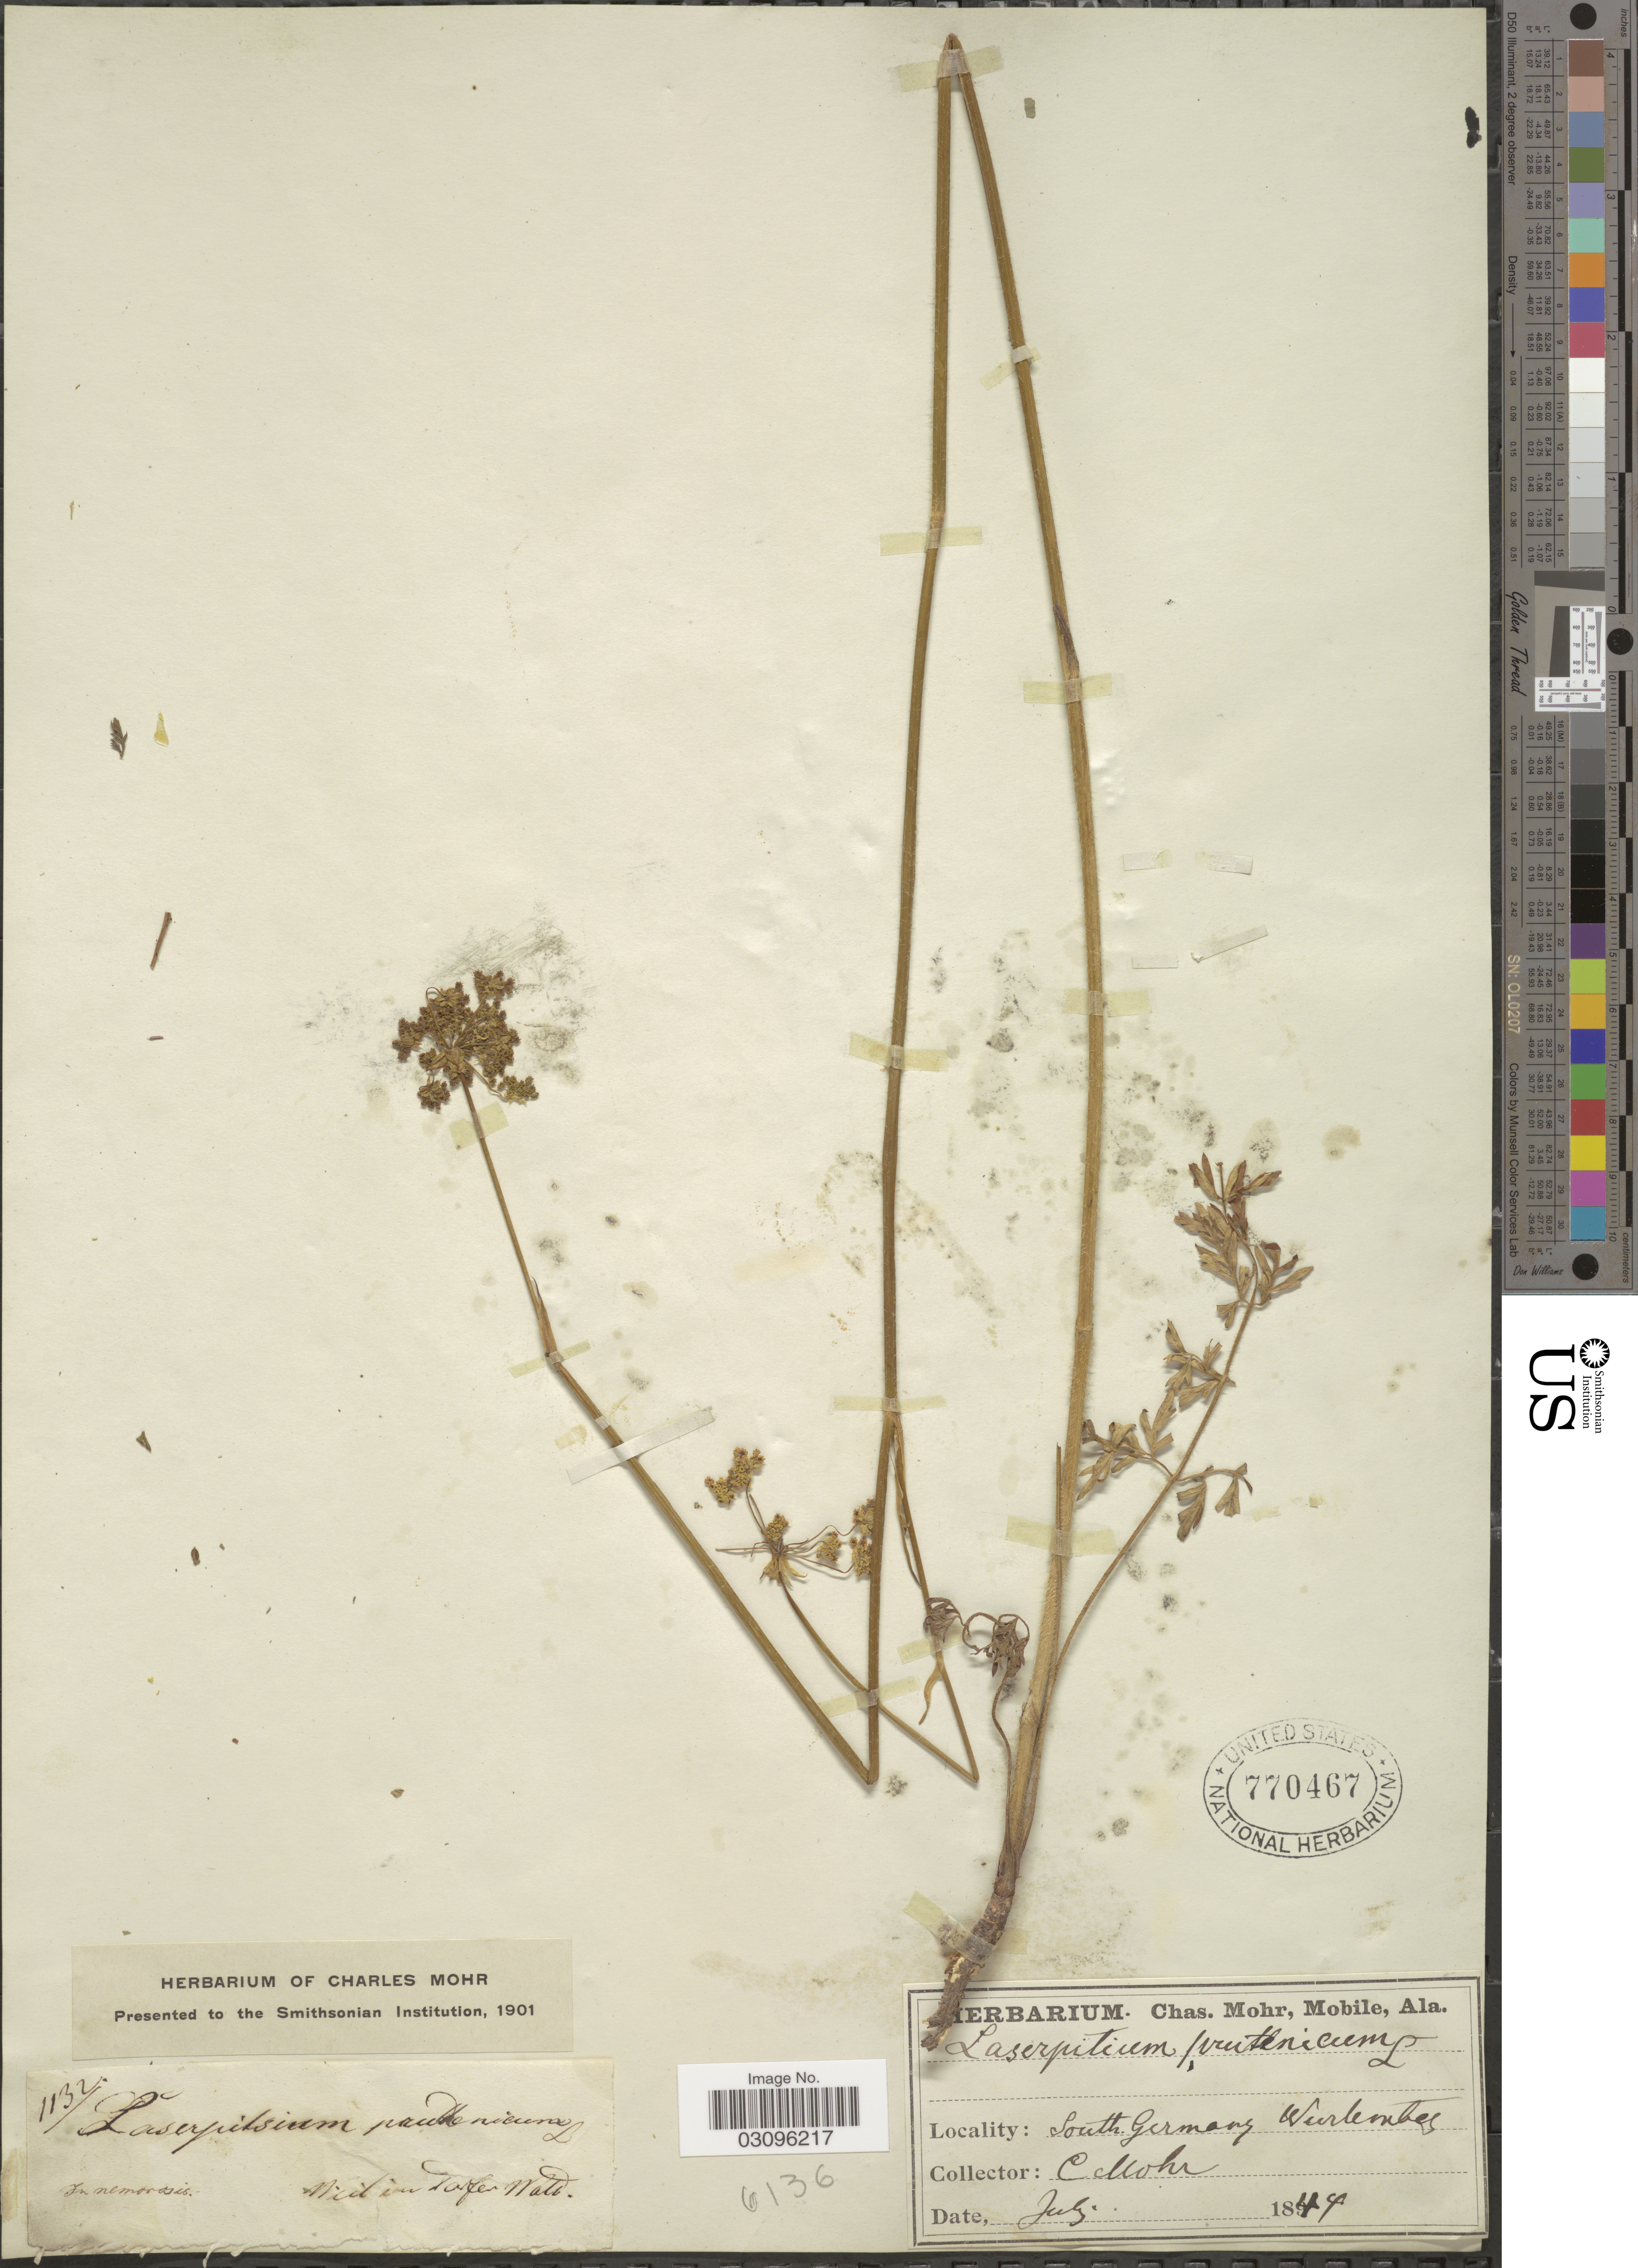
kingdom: Plantae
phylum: Tracheophyta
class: Magnoliopsida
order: Apiales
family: Apiaceae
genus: Laserpitium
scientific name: Laserpitium prutenicum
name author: L.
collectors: C. T. Mohr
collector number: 1132?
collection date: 1844-07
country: Germany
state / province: Baden-Württemberg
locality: South Germany. Wurtemberg.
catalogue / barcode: US 770467